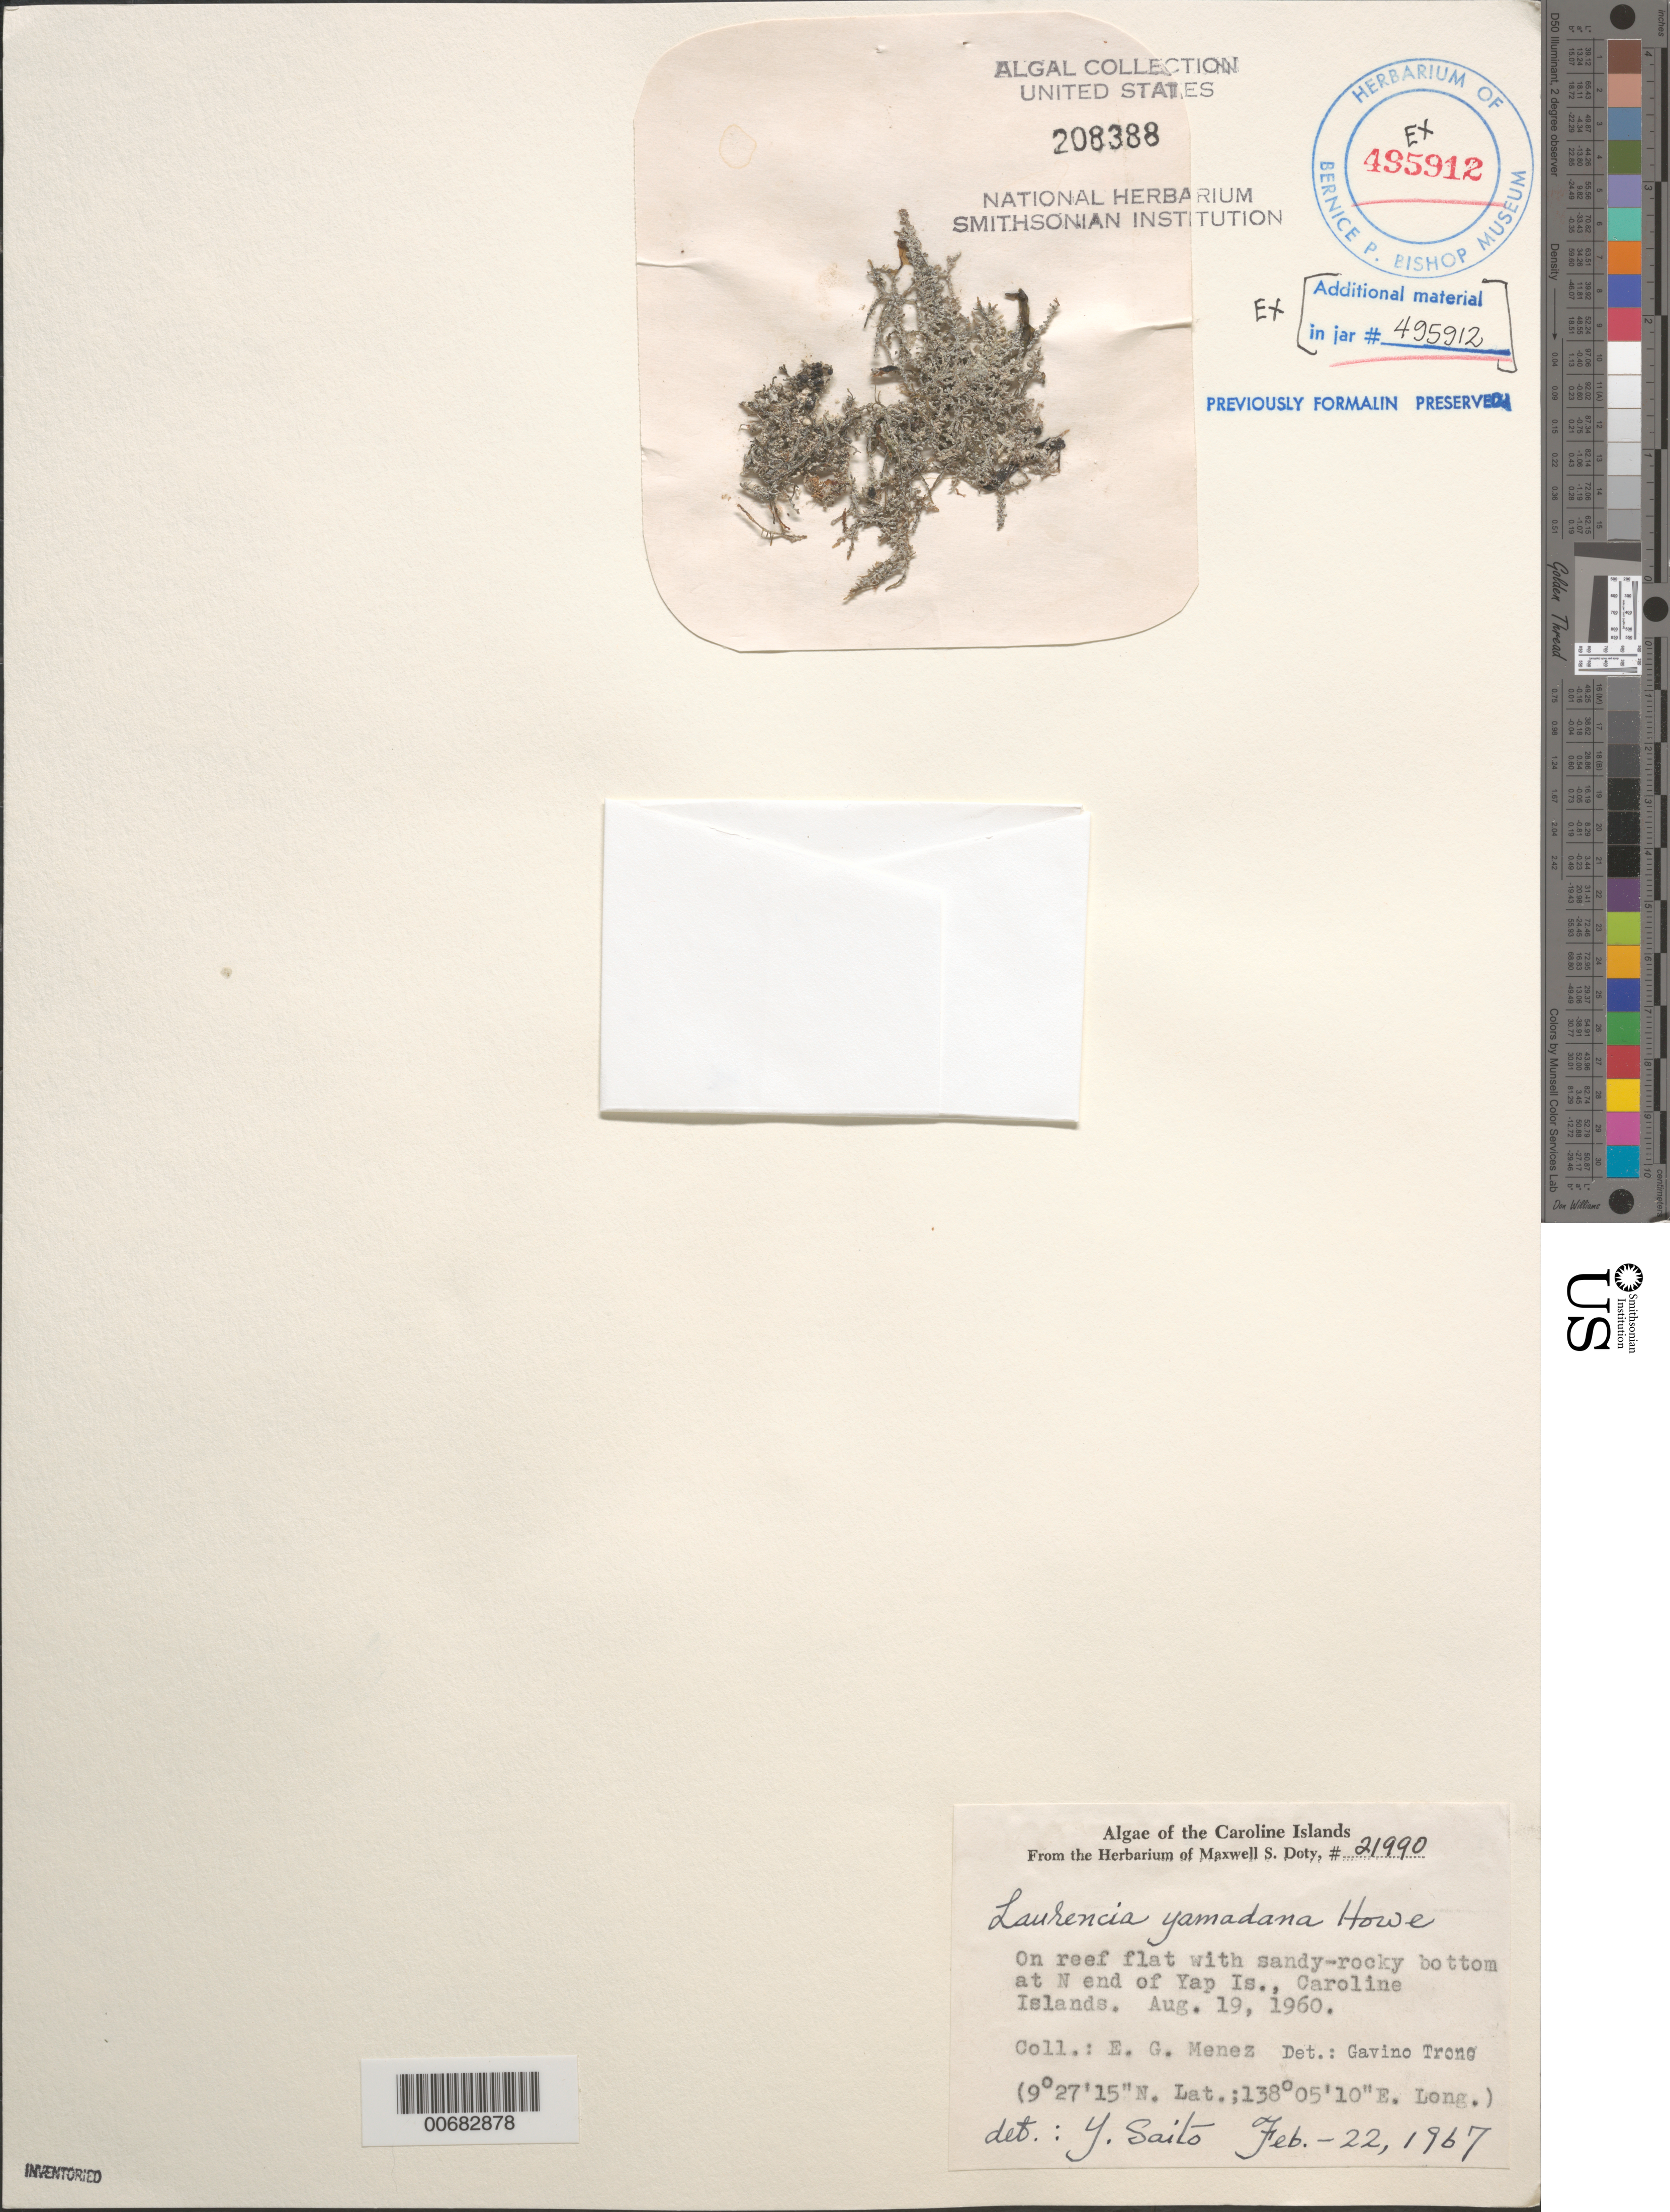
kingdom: Plantae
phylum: Rhodophyta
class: Florideophyceae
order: Ceramiales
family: Rhodomelaceae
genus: Palisada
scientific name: Palisada yamadana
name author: (M. Howe) K.W. Nam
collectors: Meñez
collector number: MSD 21990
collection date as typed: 19 Aug 1960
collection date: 1960-08-19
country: Micronesia, Federated States of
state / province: Yap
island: Yap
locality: North Yap Island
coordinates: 9 27' 15" N. Lat., 138 05' 10" E. Long.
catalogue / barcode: US 208388